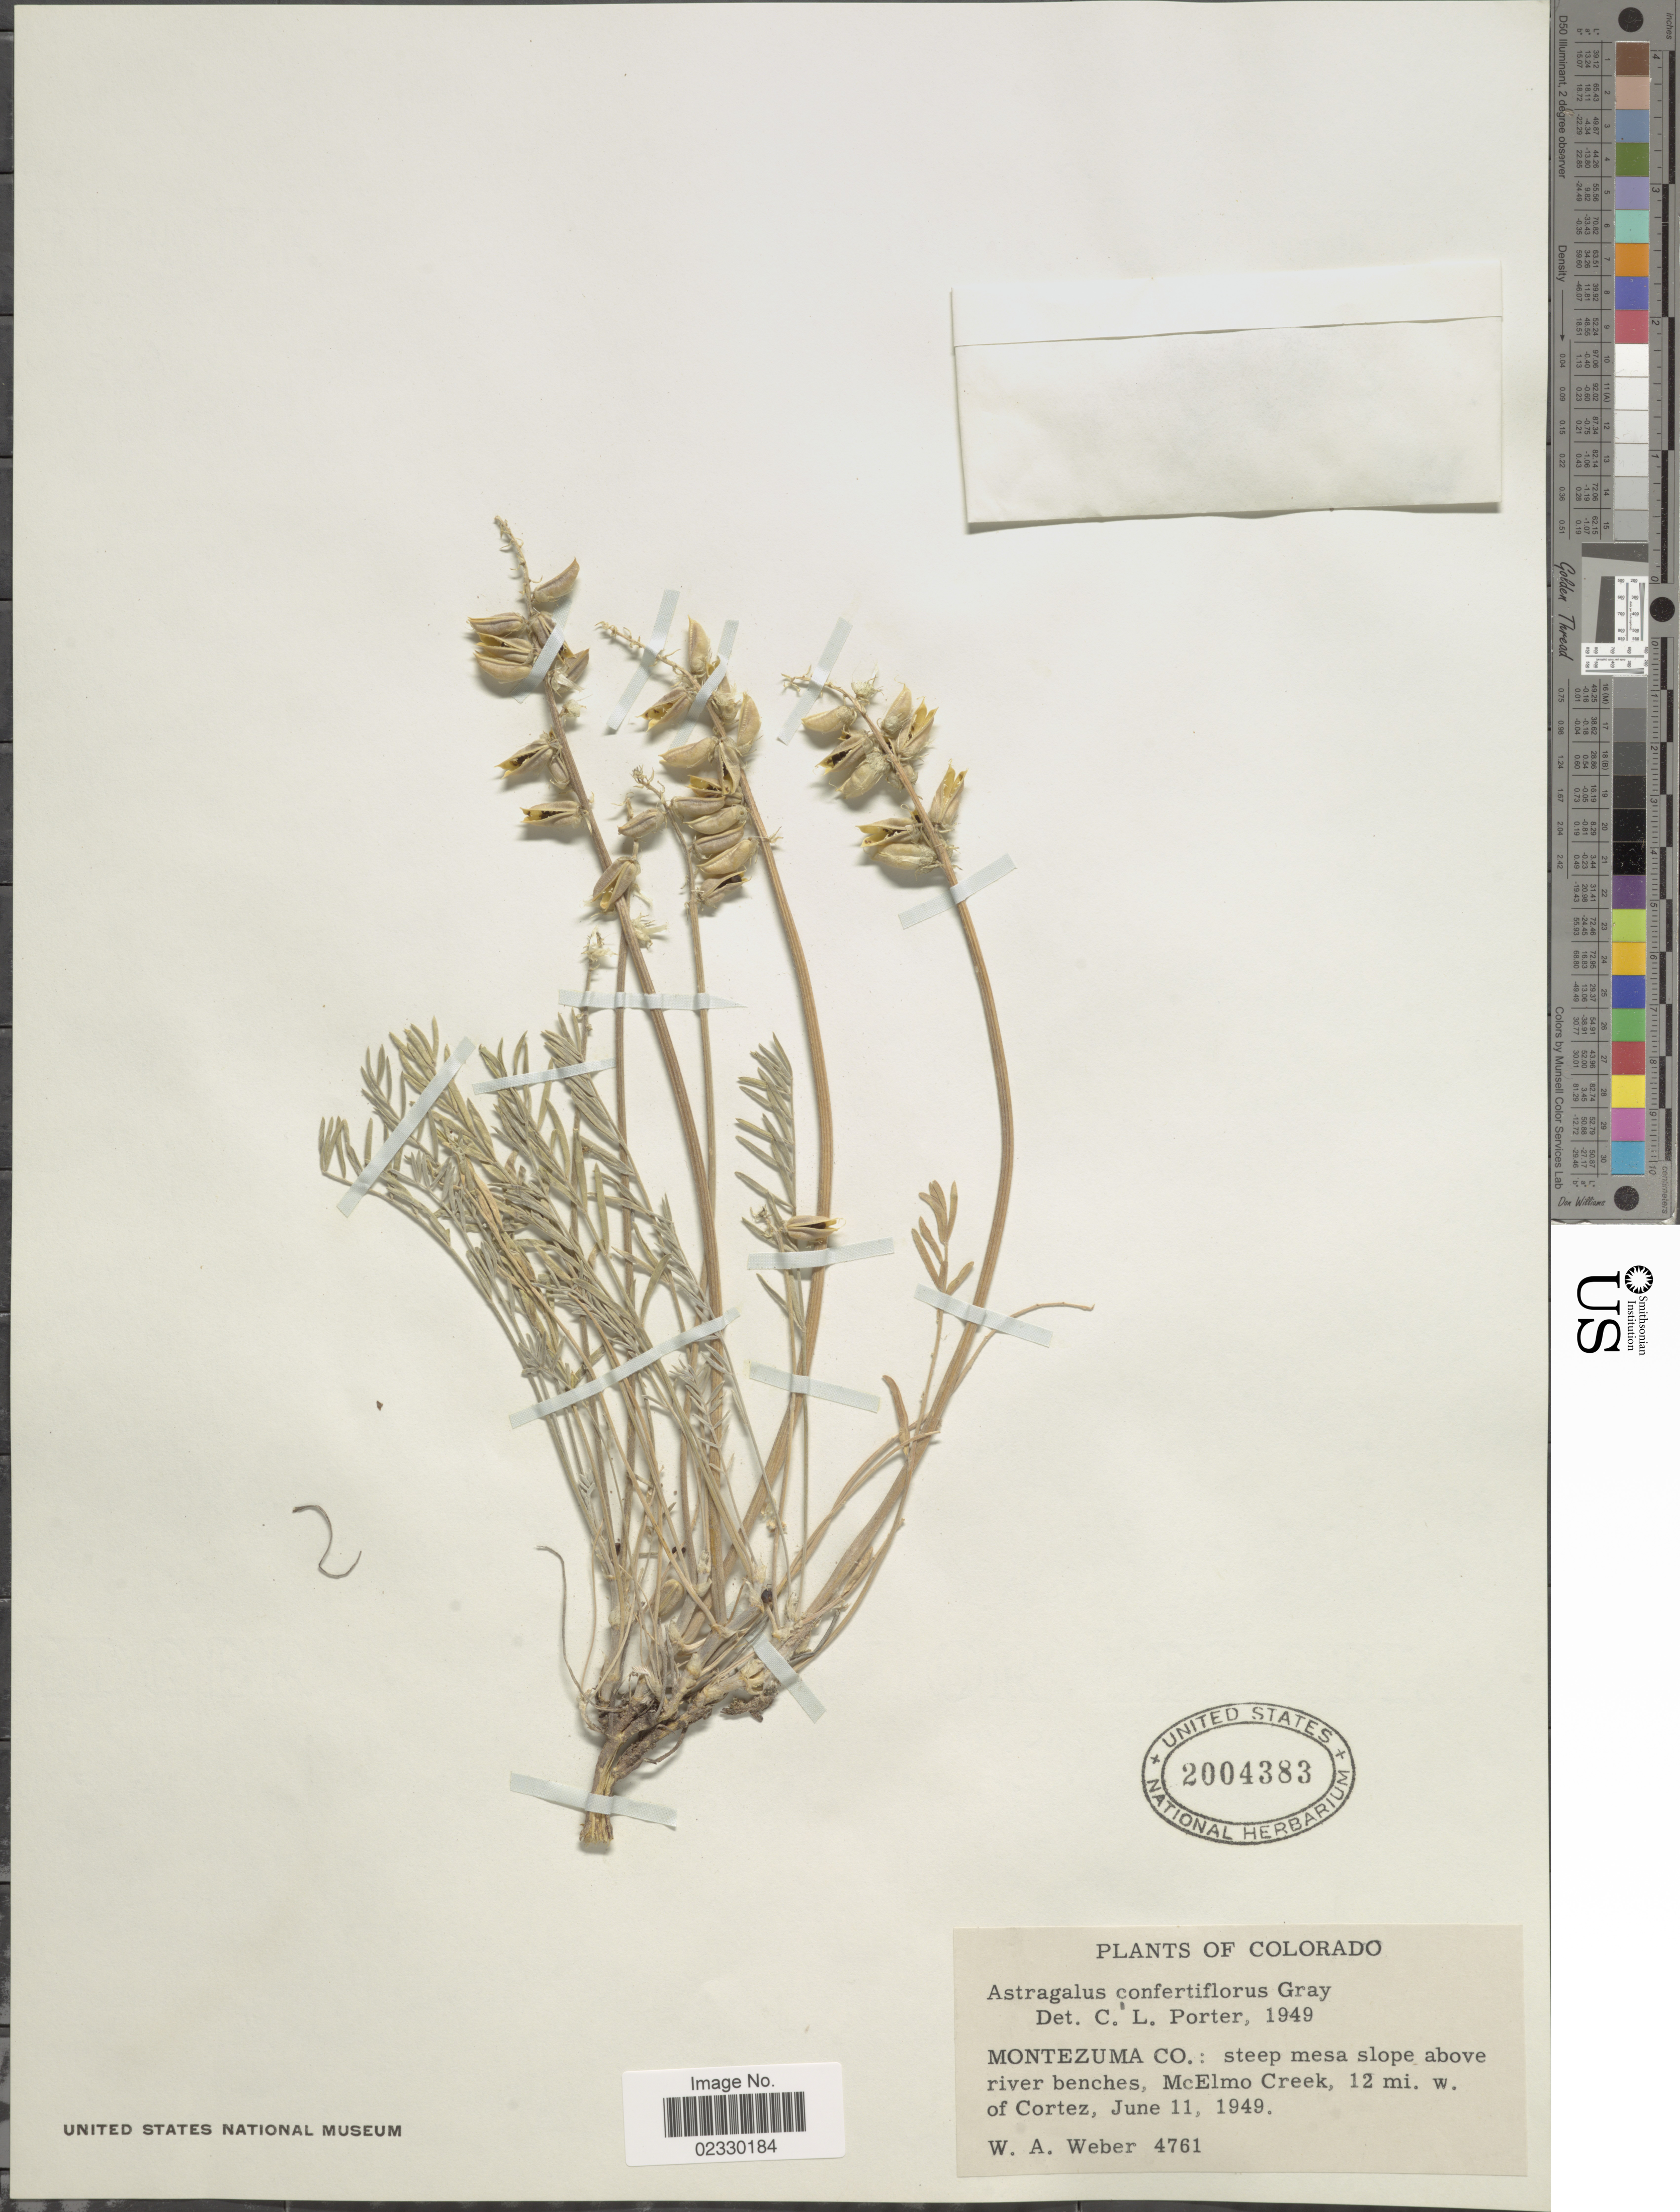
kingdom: Plantae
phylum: Tracheophyta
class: Magnoliopsida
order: Fabales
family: Fabaceae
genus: Astragalus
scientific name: Astragalus confertiflorus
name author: A. Gray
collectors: W. A. Weber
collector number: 4761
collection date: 1949-06-11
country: United States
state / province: Colorado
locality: Montezuma Co: steep mesa slope above river benches, McElmo Creek, 12 mi W. of Cortez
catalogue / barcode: US 2004383